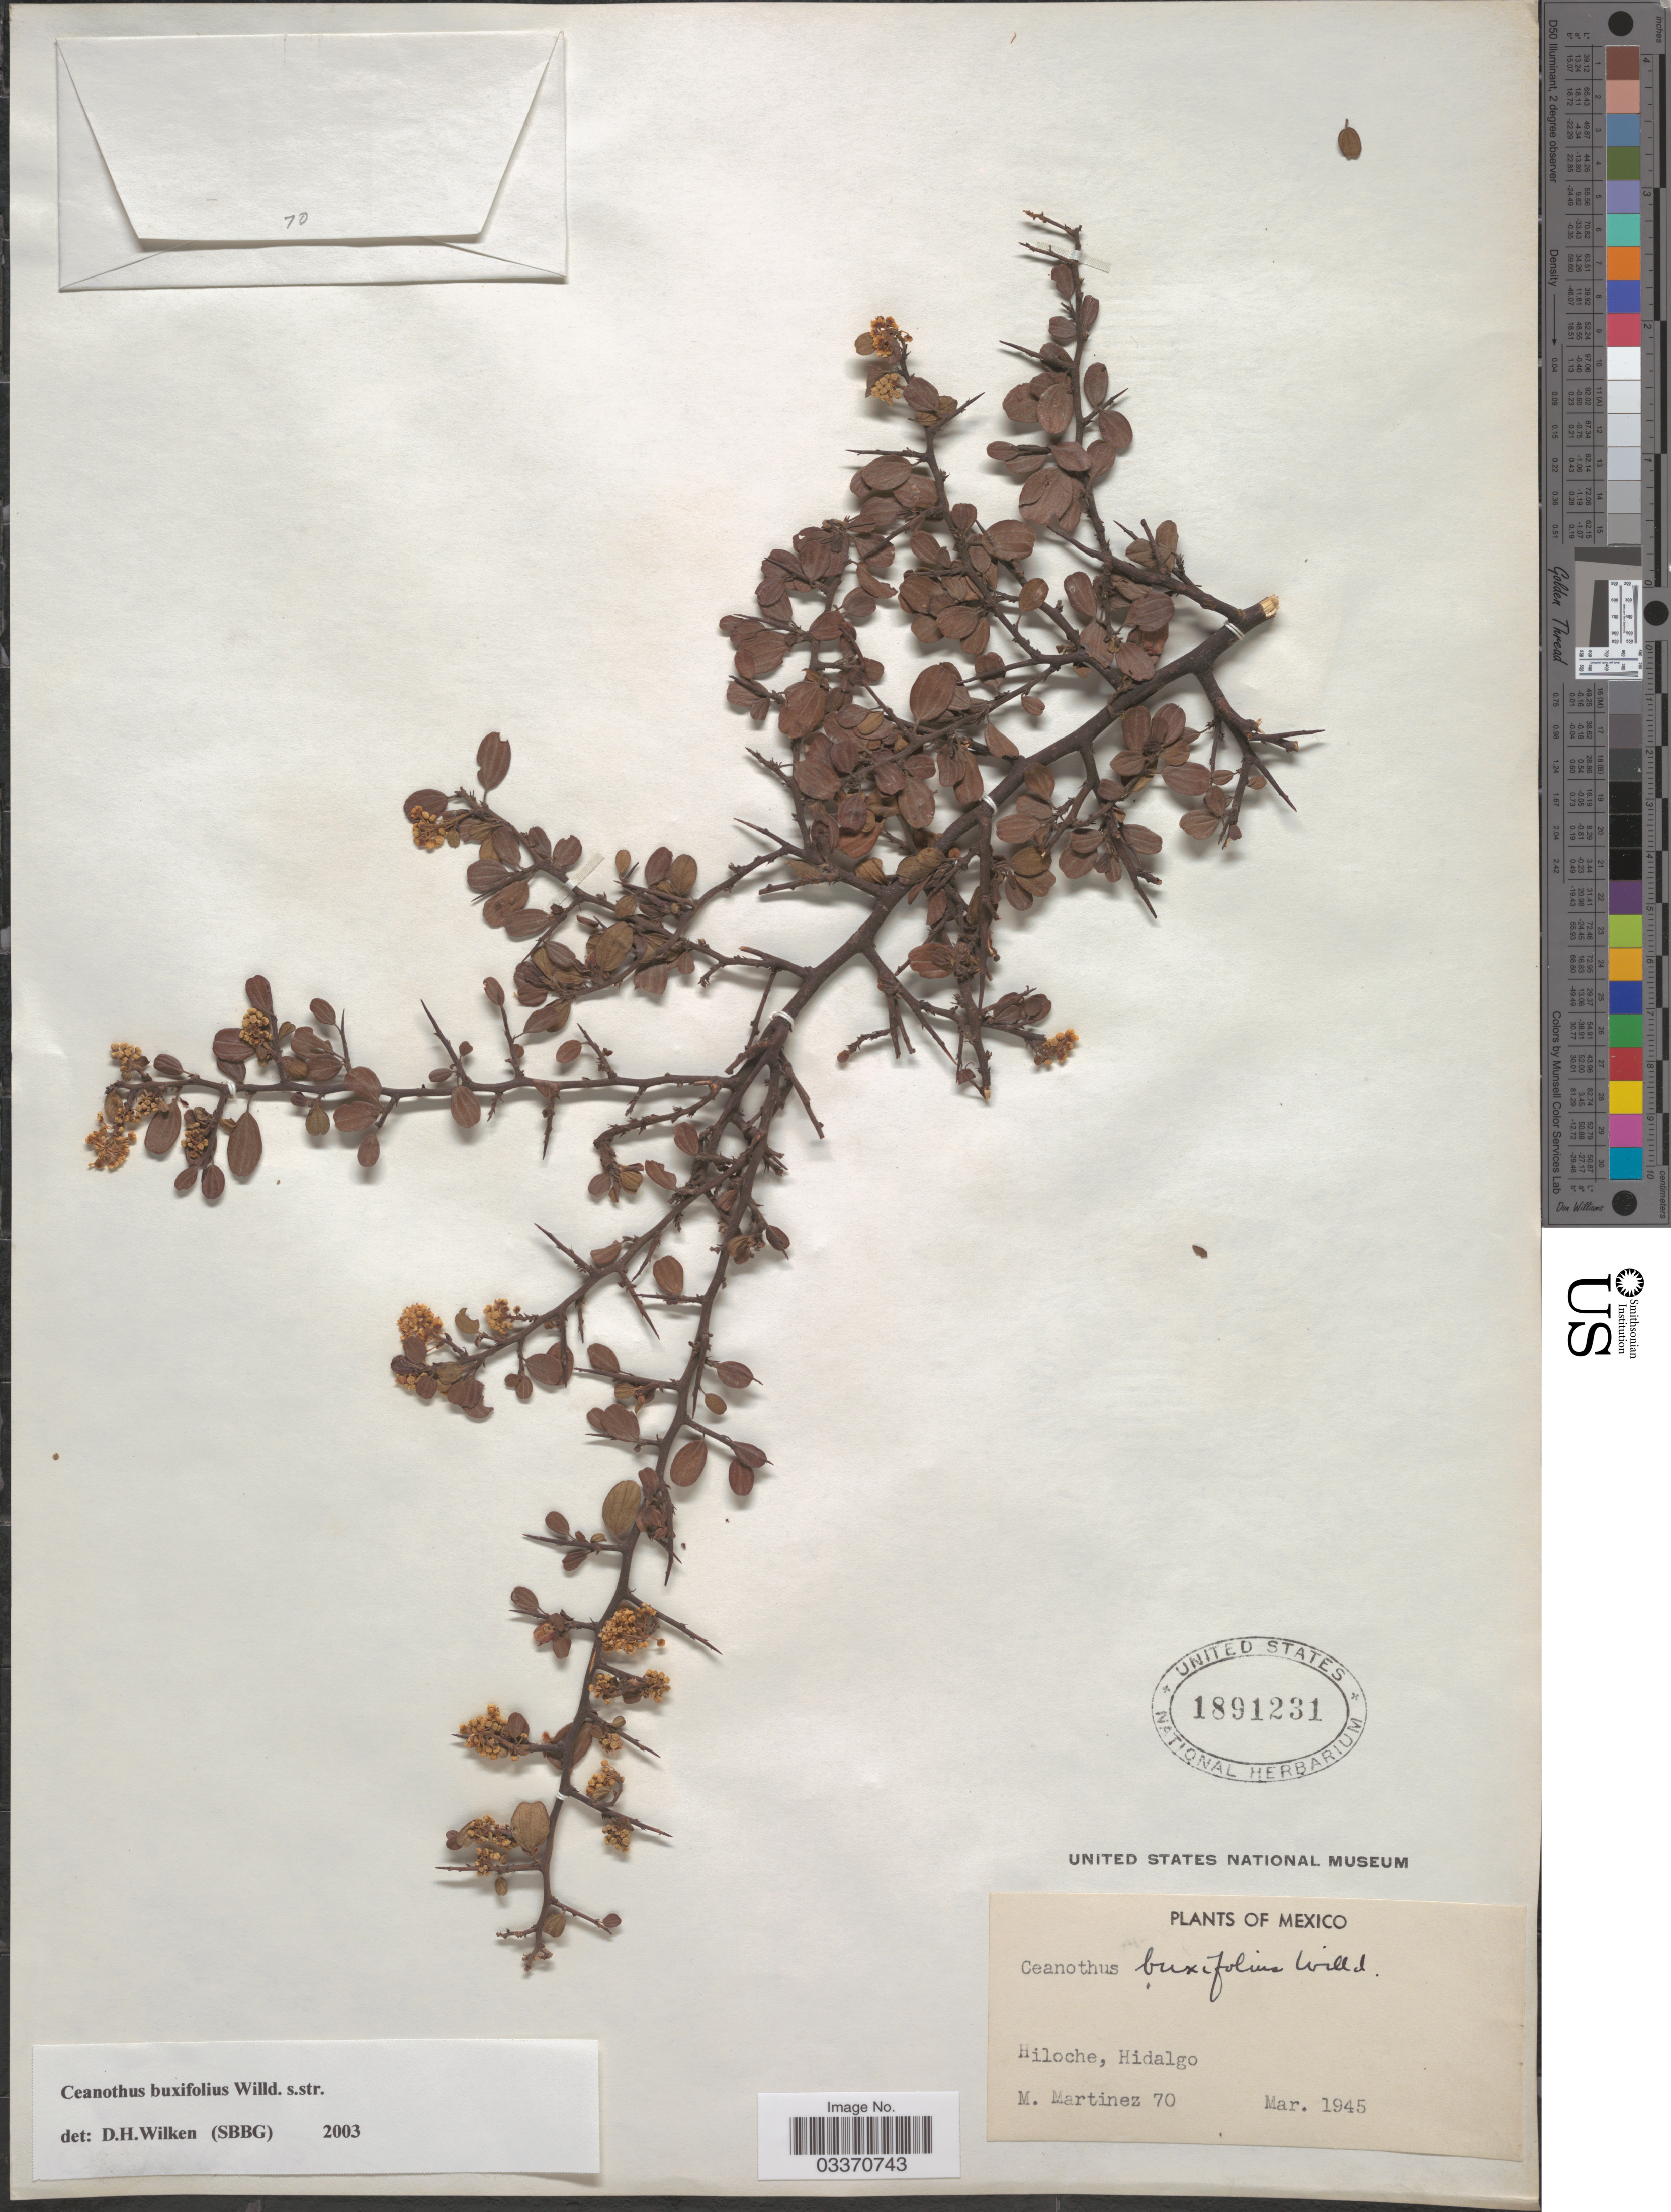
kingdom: Plantae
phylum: Tracheophyta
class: Magnoliopsida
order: Rosales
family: Rhamnaceae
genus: Ceanothus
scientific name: Ceanothus buxifolius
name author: Willd. ex Roem. & Schult.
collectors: M. Martínez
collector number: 70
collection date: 1945-03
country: Mexico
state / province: Hidalgo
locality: Hiloche.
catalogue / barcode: US 1891231